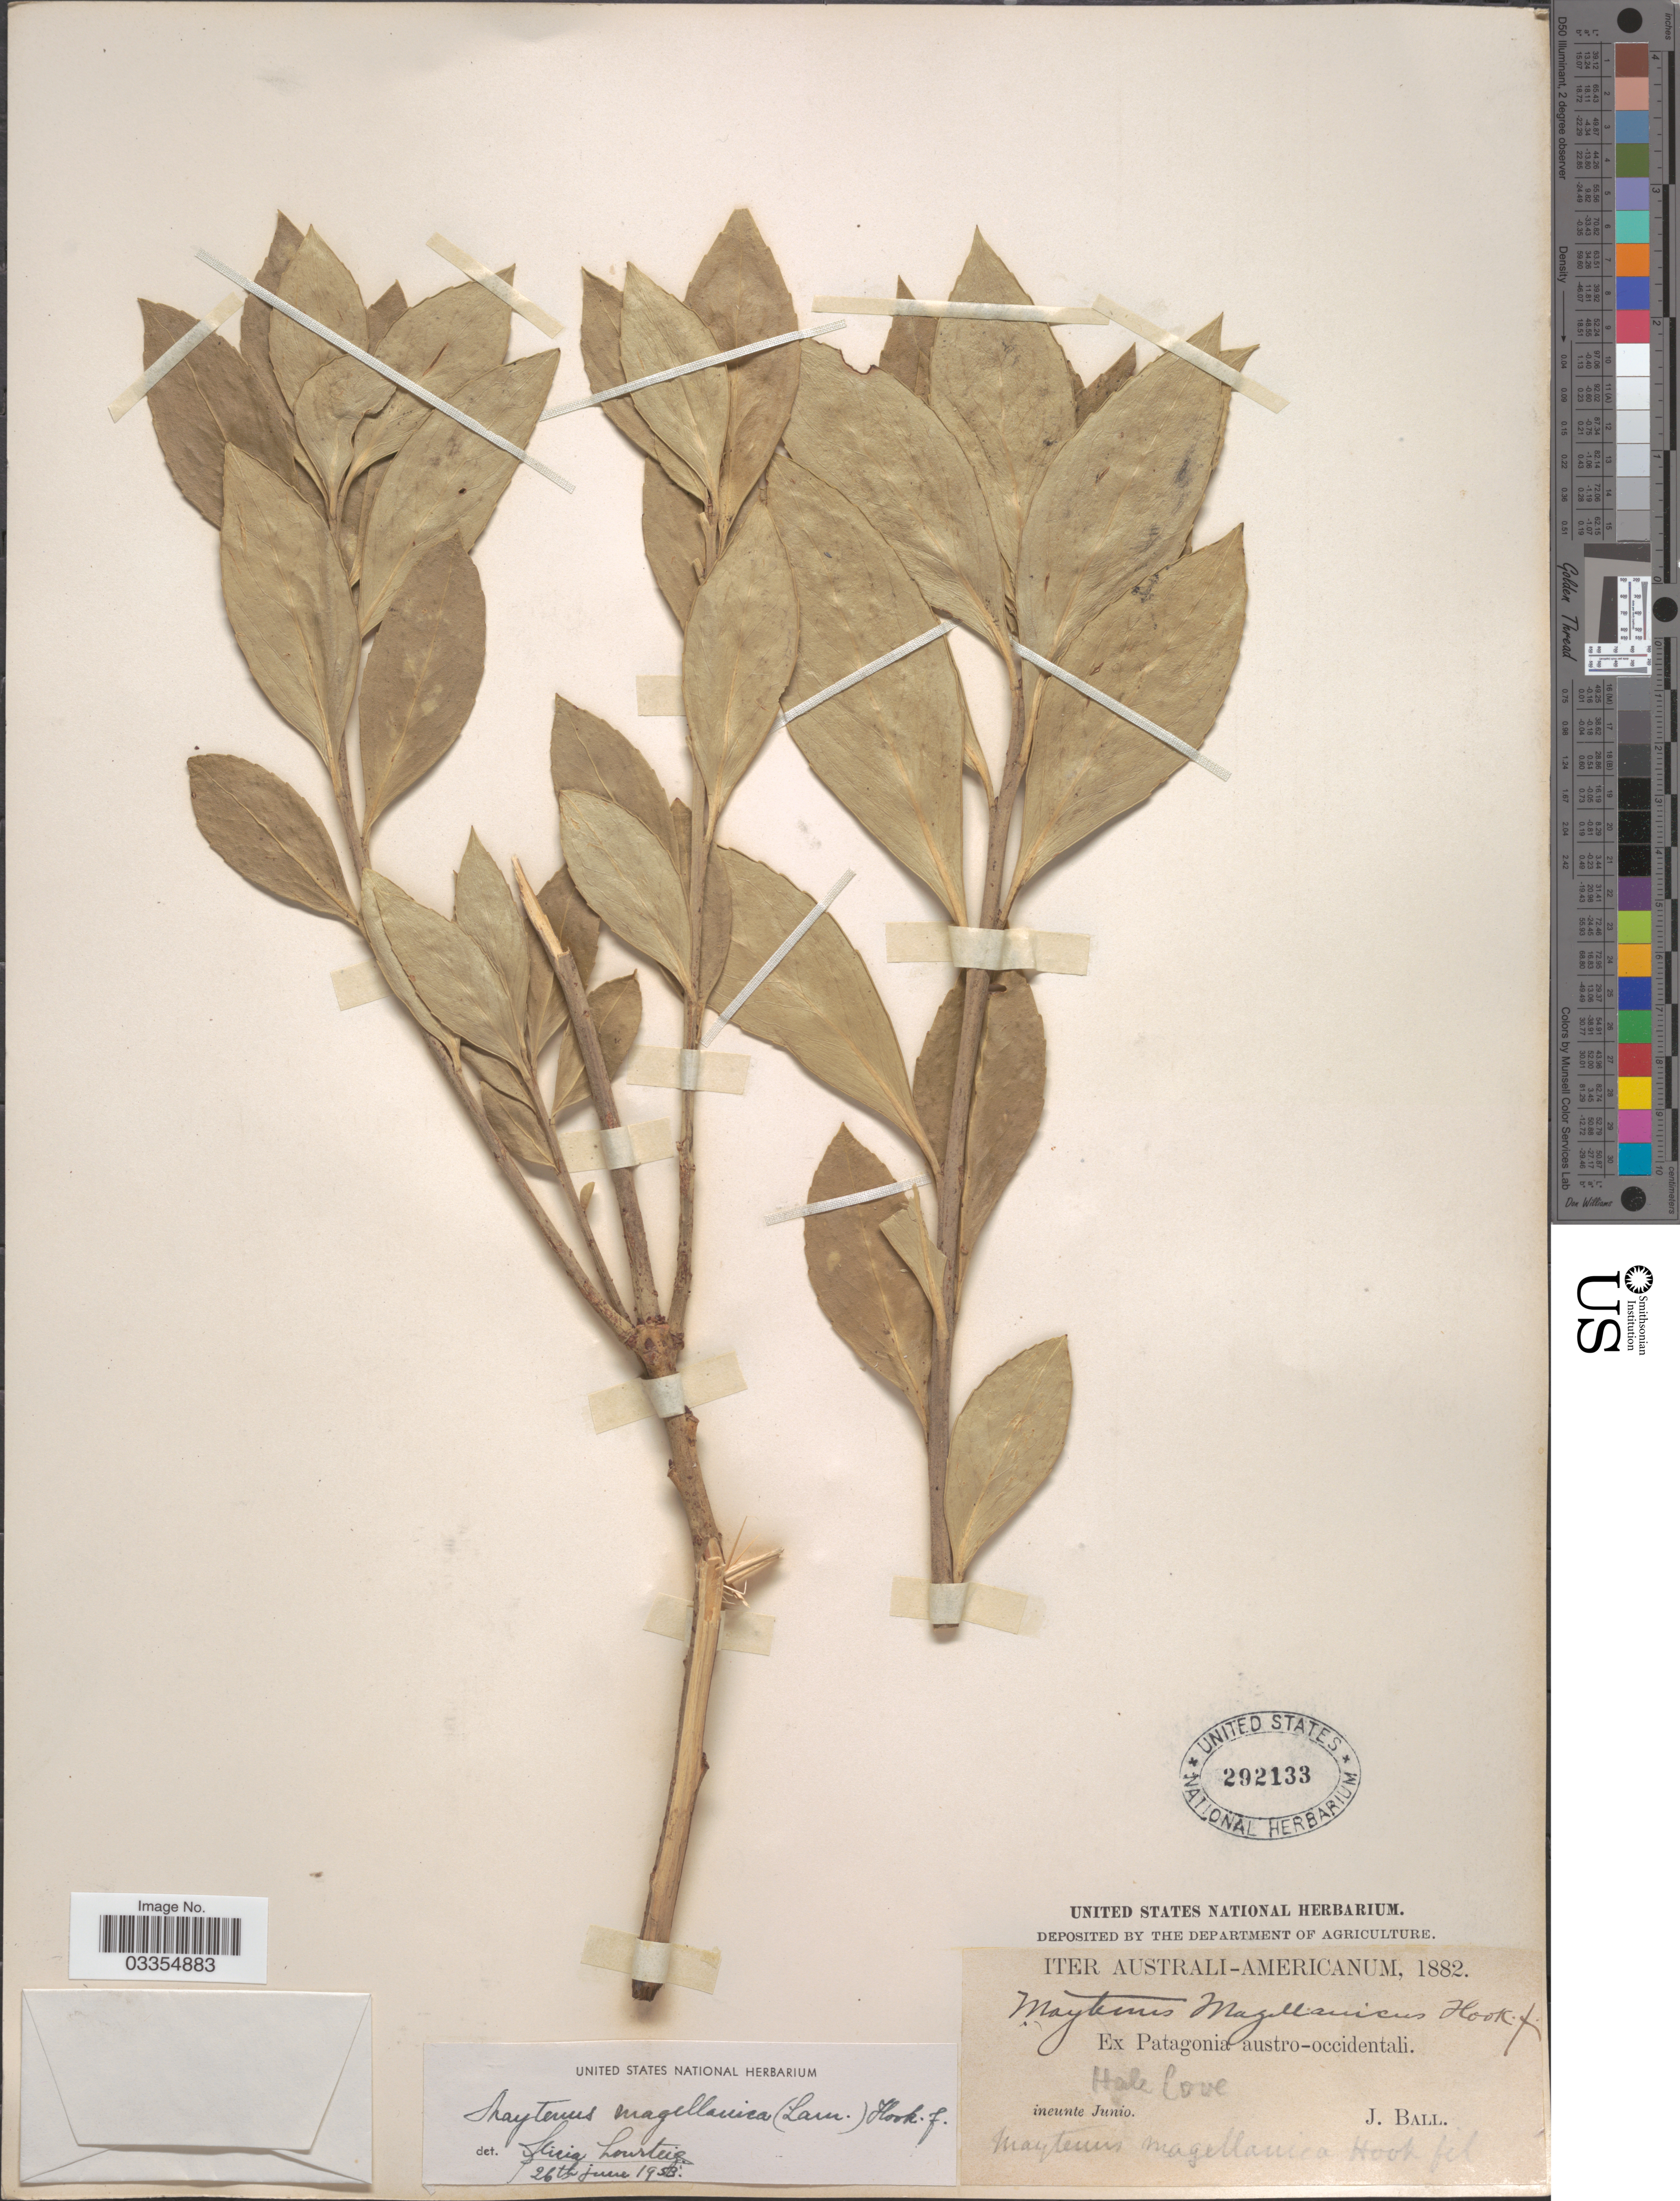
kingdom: Plantae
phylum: Tracheophyta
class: Magnoliopsida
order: Celastrales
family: Celastraceae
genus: Maytenus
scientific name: Maytenus magellanica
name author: (Lam.) Hook. f.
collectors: J. Ball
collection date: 1882-06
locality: Iter Australi-Americanum. Hale Cove. Patagonia austro-occidentali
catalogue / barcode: US 292133